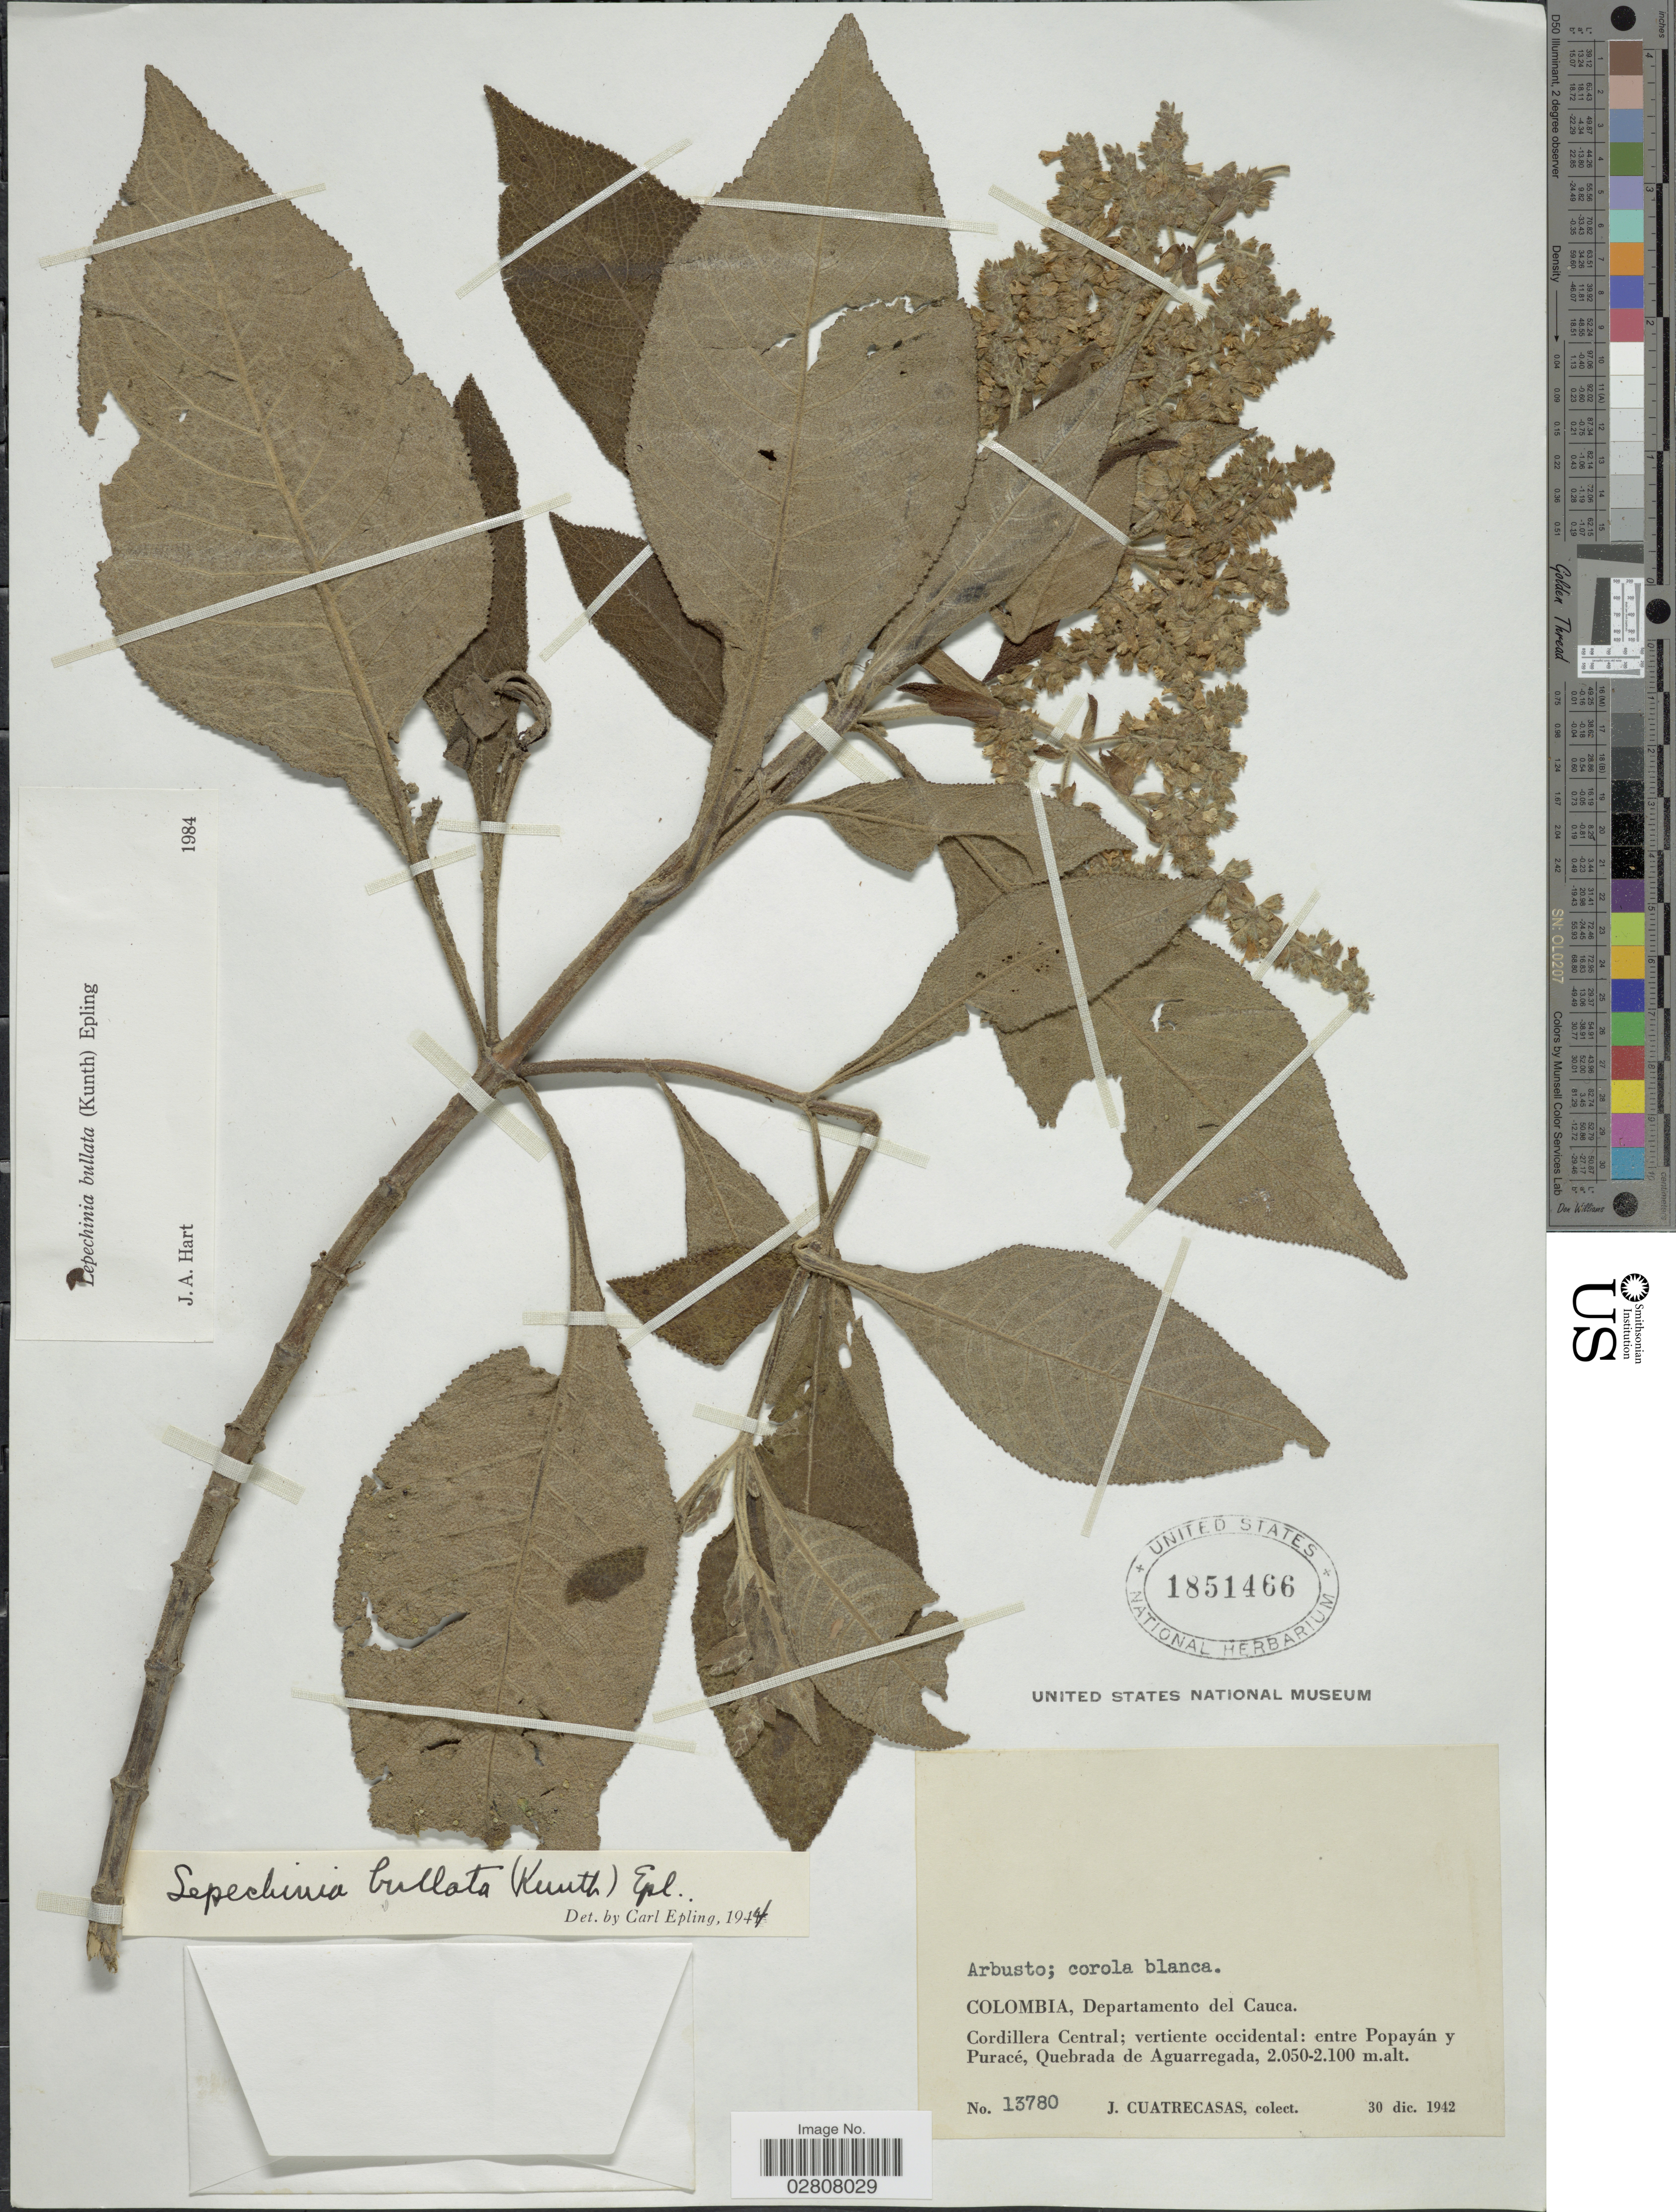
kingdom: Plantae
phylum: Tracheophyta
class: Magnoliopsida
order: Lamiales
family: Lamiaceae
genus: Lepechinia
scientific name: Lepechinia bullata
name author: (Kunth) Epling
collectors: J. Cuatrecasas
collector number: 13780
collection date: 1942-12-30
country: Colombia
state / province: Cauca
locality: Departamento del Cauca. Cordillera Central; vertiente occidental: entre Popayán y Puracé, Quebrada de Aguarregada.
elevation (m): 2050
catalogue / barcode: US 1851466